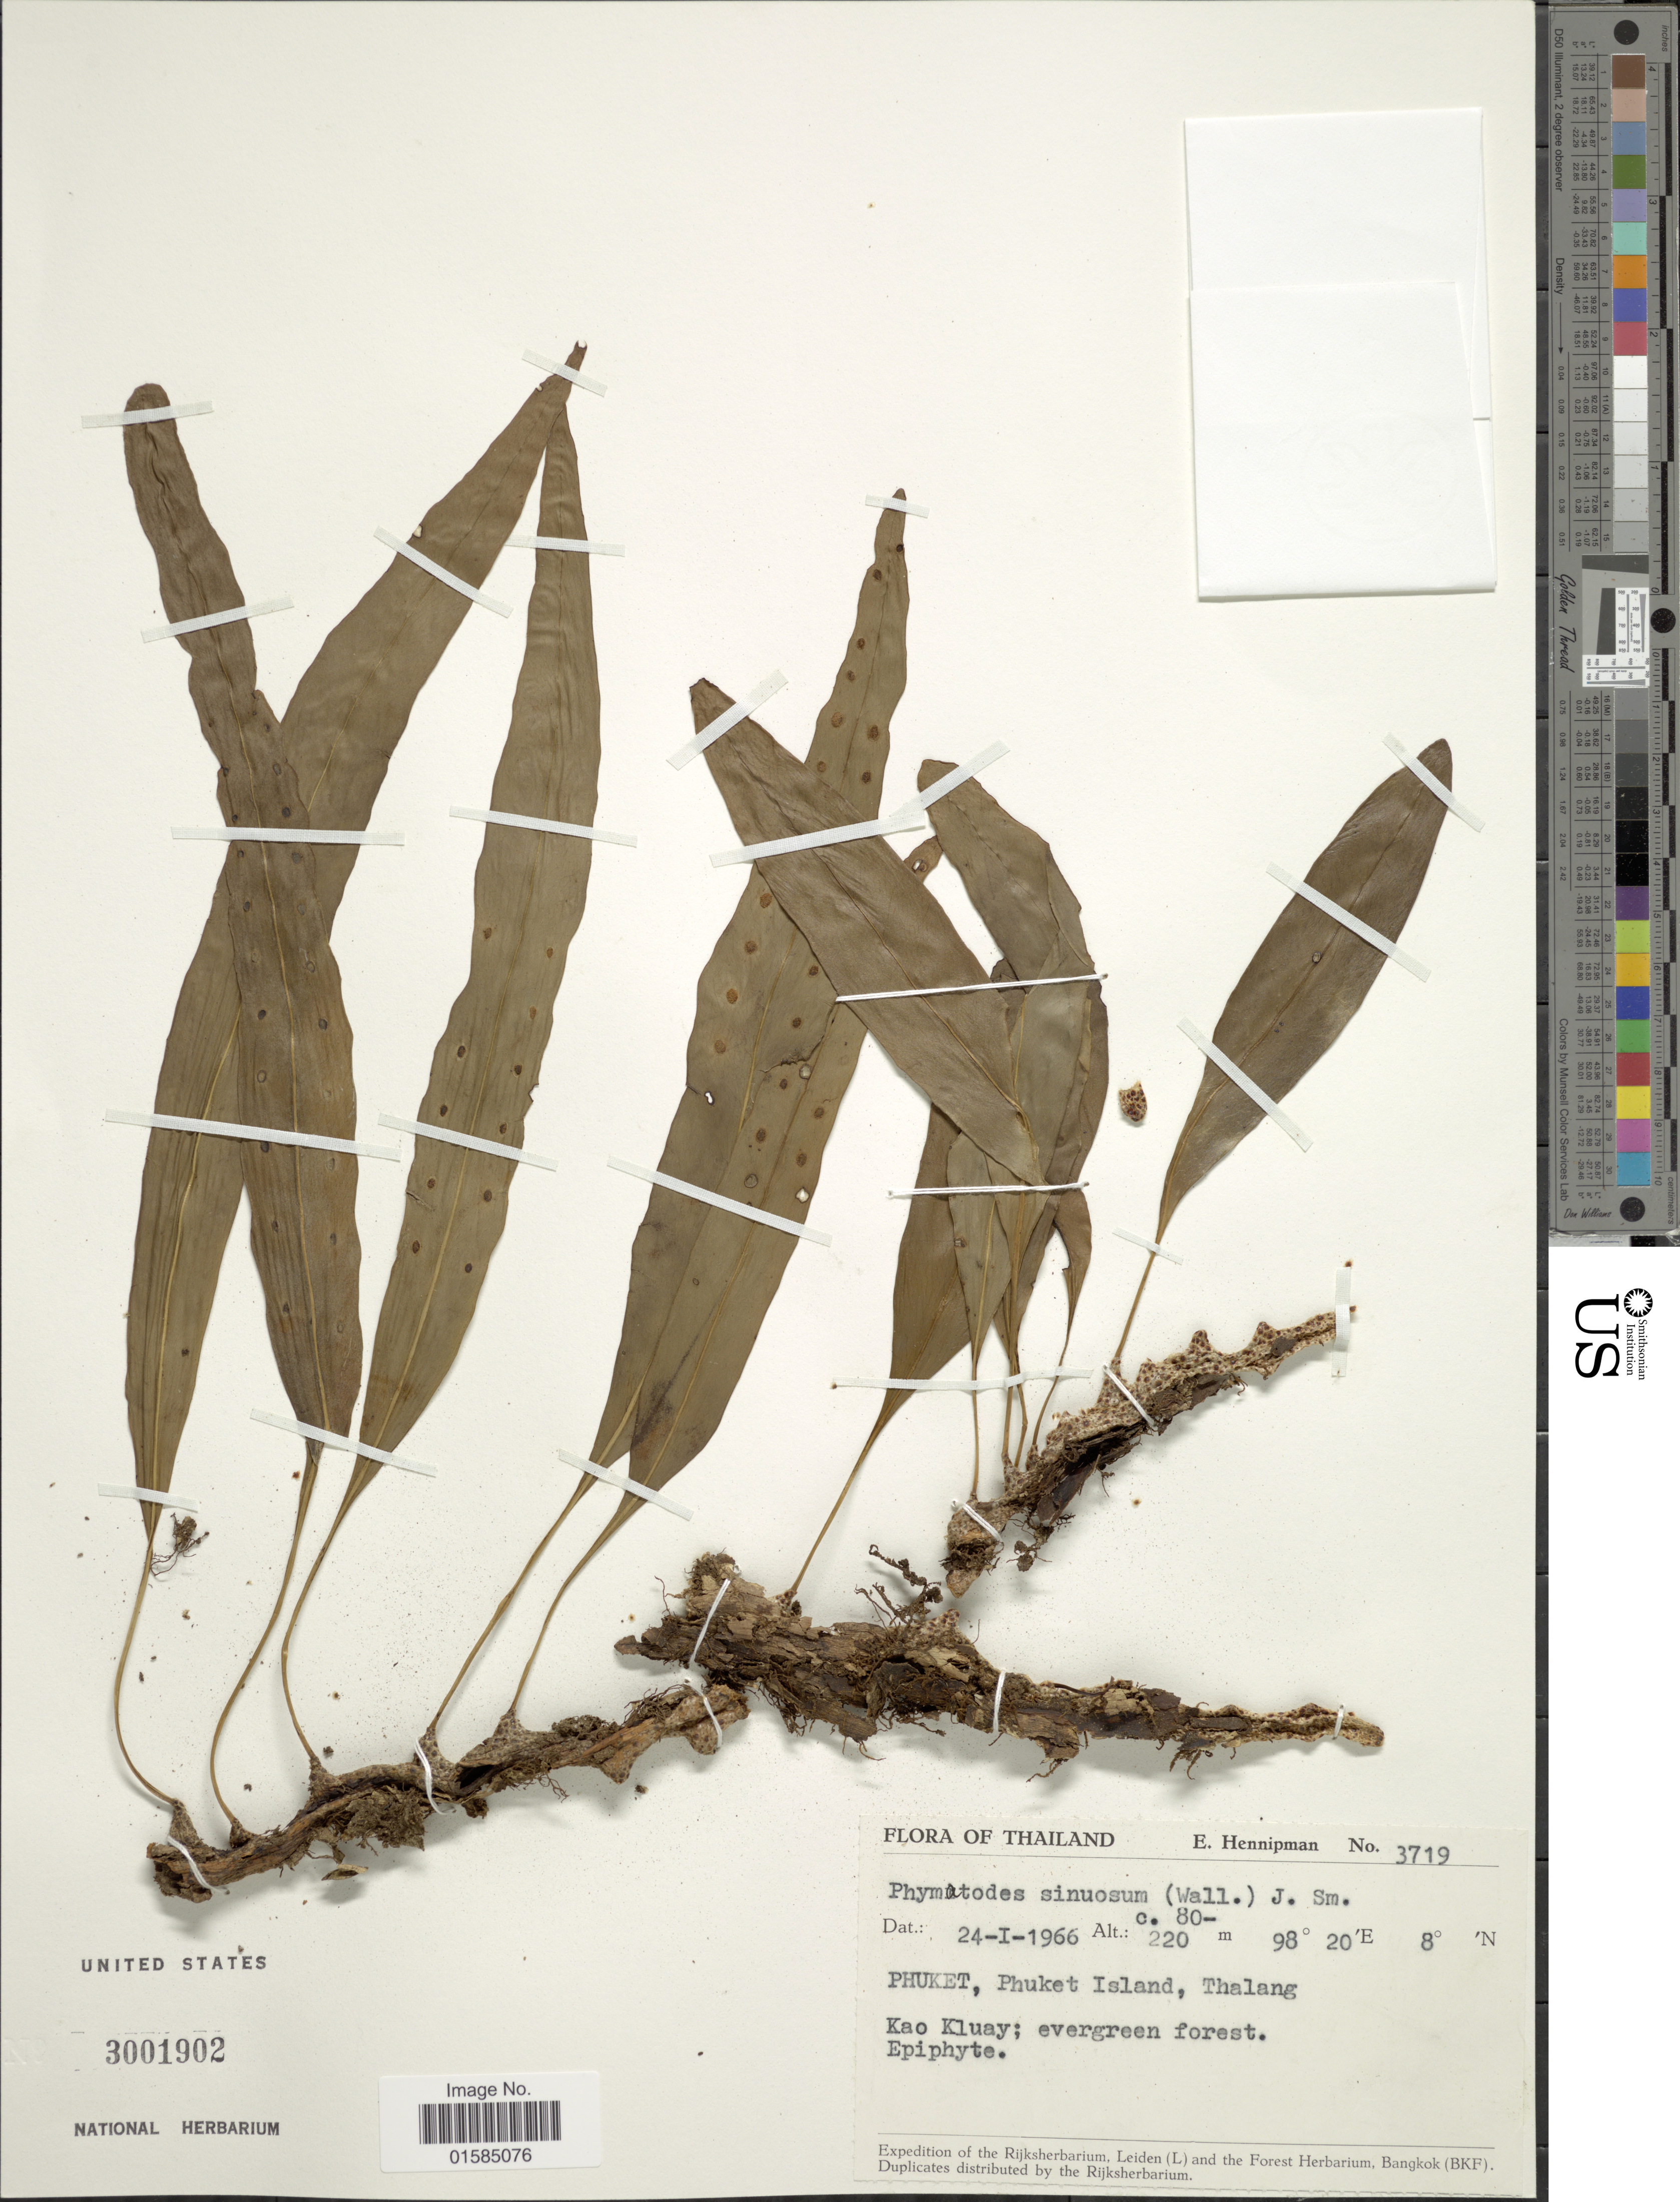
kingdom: Plantae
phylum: Tracheophyta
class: Polypodiopsida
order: Polypodiales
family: Polypodiaceae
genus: Lecanopteris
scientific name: Lecanopteris sinuosa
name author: (Wall. ex Hook.) Copel.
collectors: E. Hennipman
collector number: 3719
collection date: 1966-01-24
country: Thailand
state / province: Phuket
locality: Thailand, Phuket, Phuket Island, Thalang, Kao Kluay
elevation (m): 80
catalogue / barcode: US 3001902